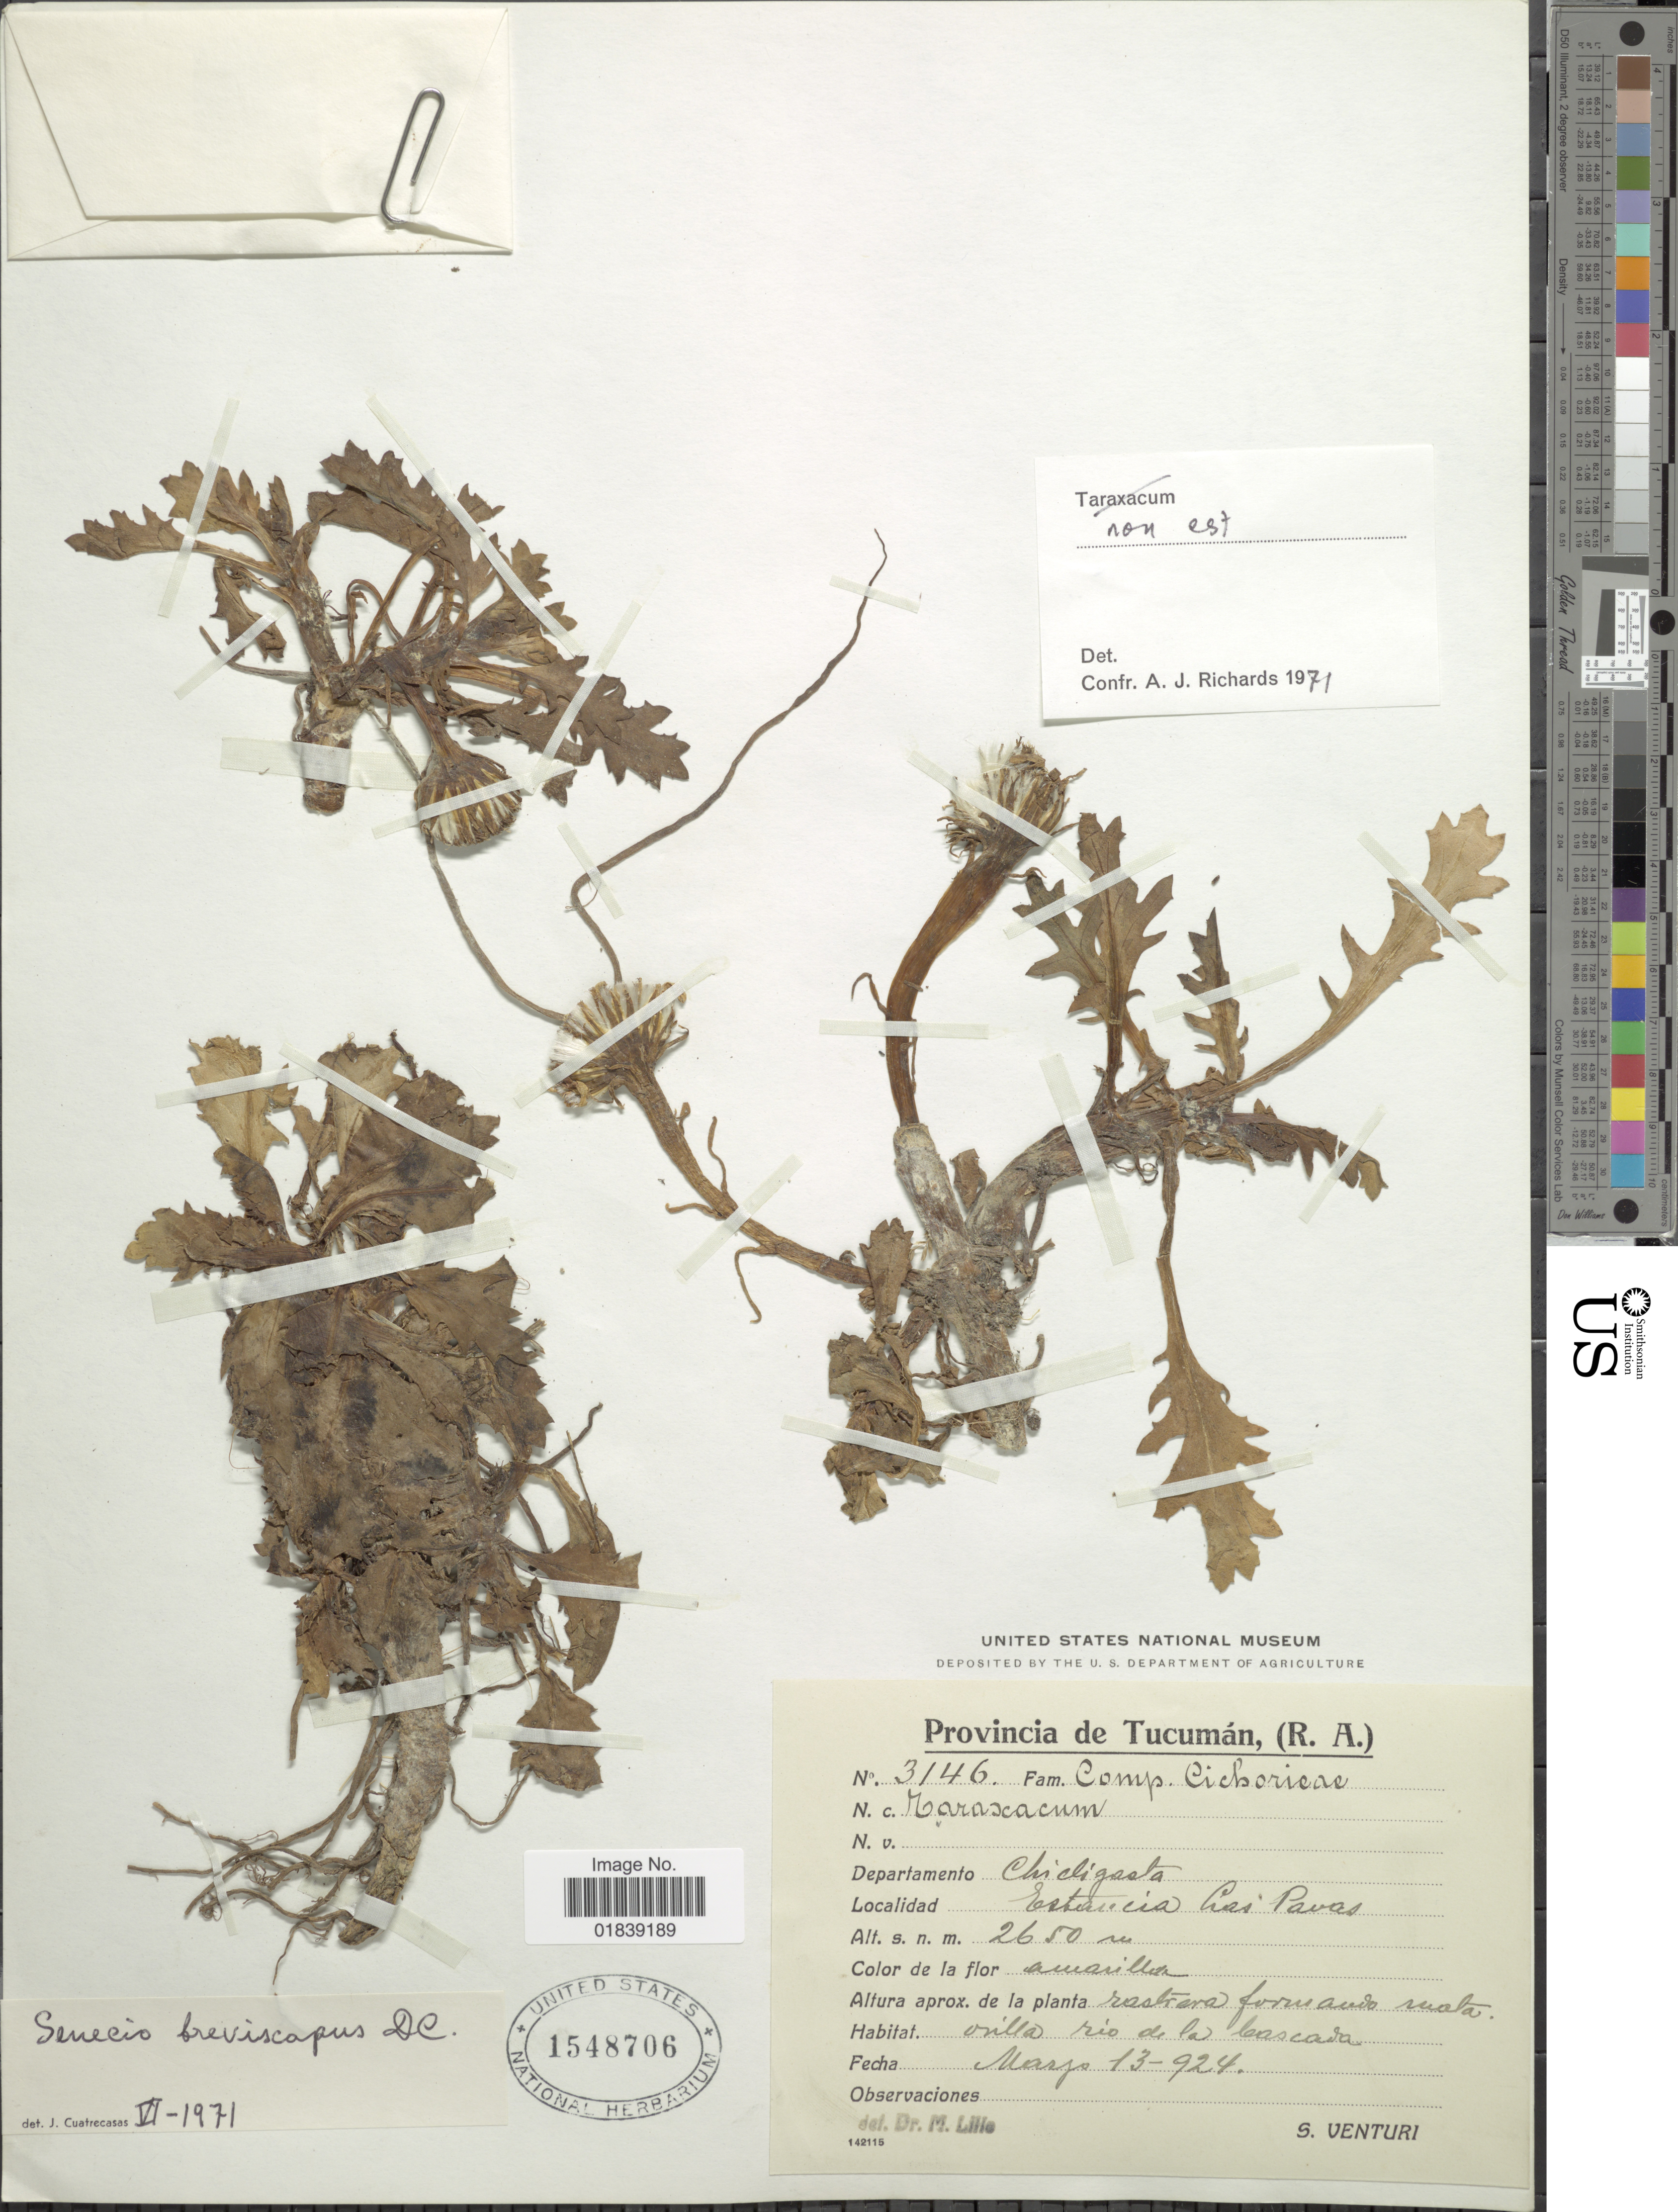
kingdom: Plantae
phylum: Tracheophyta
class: Magnoliopsida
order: Asterales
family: Asteraceae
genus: Senecio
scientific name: Senecio breviscapus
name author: DC.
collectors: S. Venturi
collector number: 3146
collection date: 1924-03-13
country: Argentina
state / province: Tucuman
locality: Departamento Chicligasta, Estancia Las Pavas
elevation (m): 2650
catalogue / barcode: US 1548706